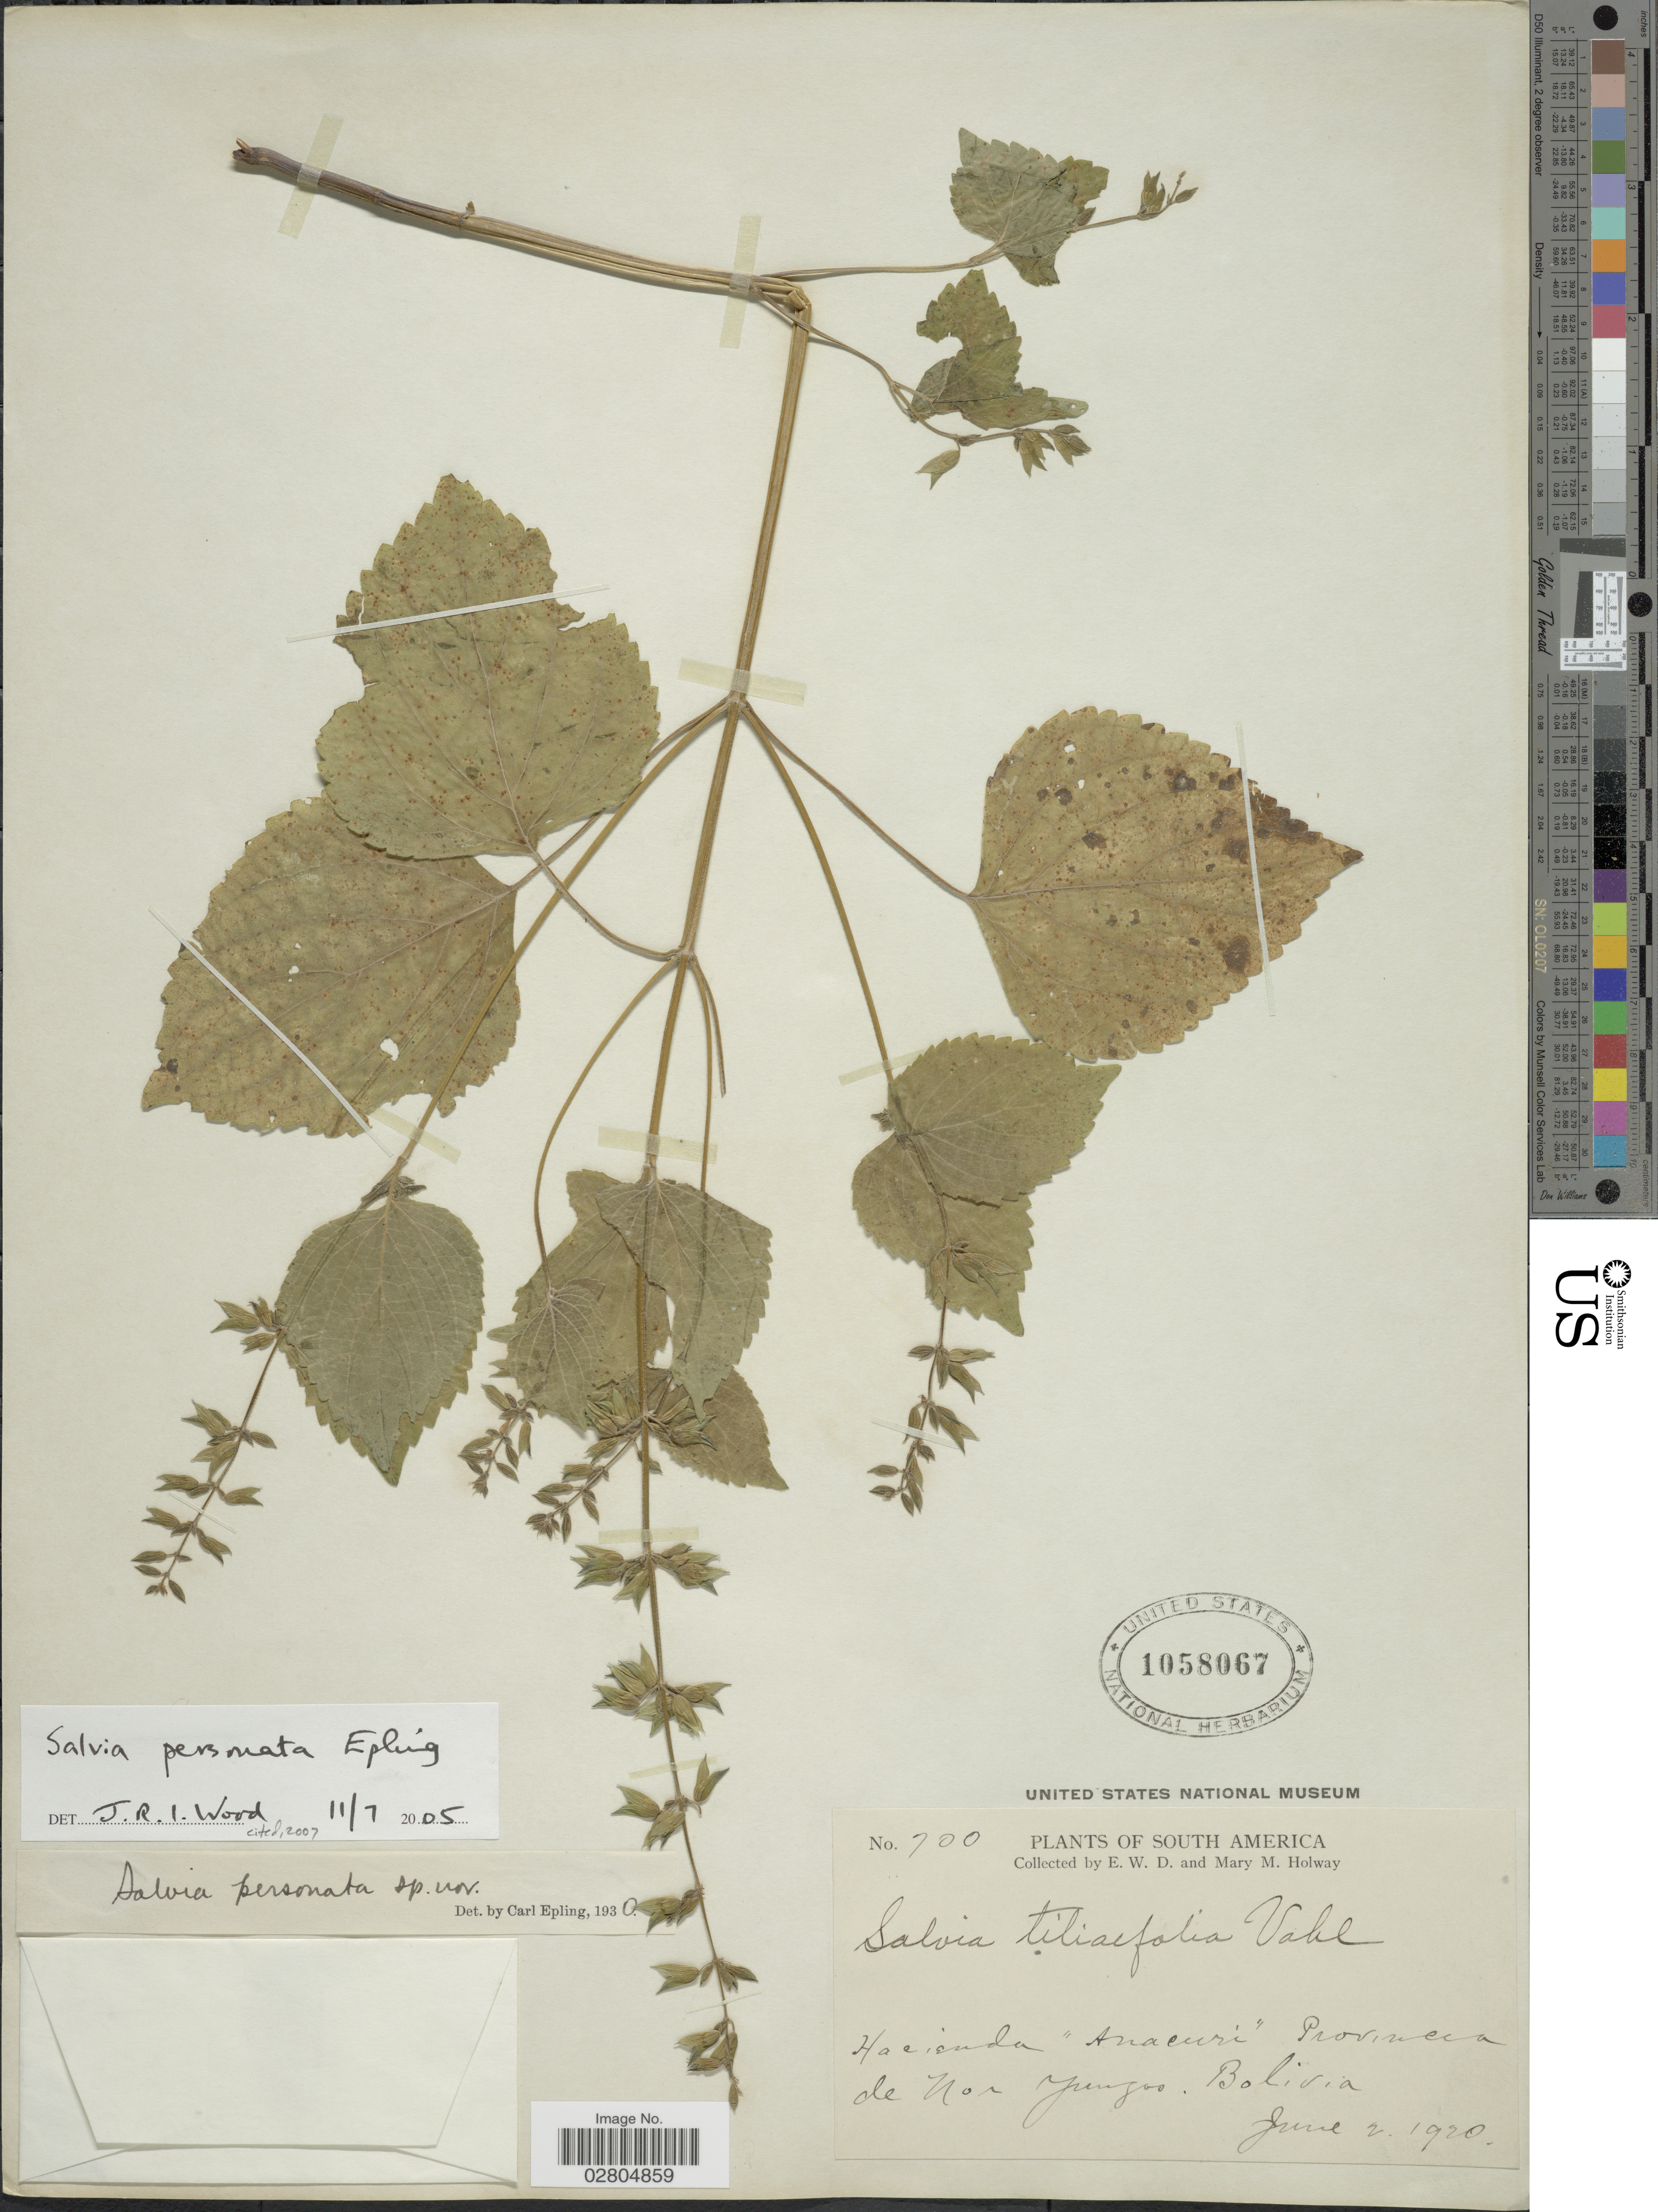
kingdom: Plantae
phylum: Tracheophyta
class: Magnoliopsida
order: Lamiales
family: Lamiaceae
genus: Salvia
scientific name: Salvia personata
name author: Epling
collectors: E. W. D. Holway & M. M. Holway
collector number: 700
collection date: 1920-06-02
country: Bolivia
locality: Hacienda "Anacuri" Provincia de Nor Yungas.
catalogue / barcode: US 1058067